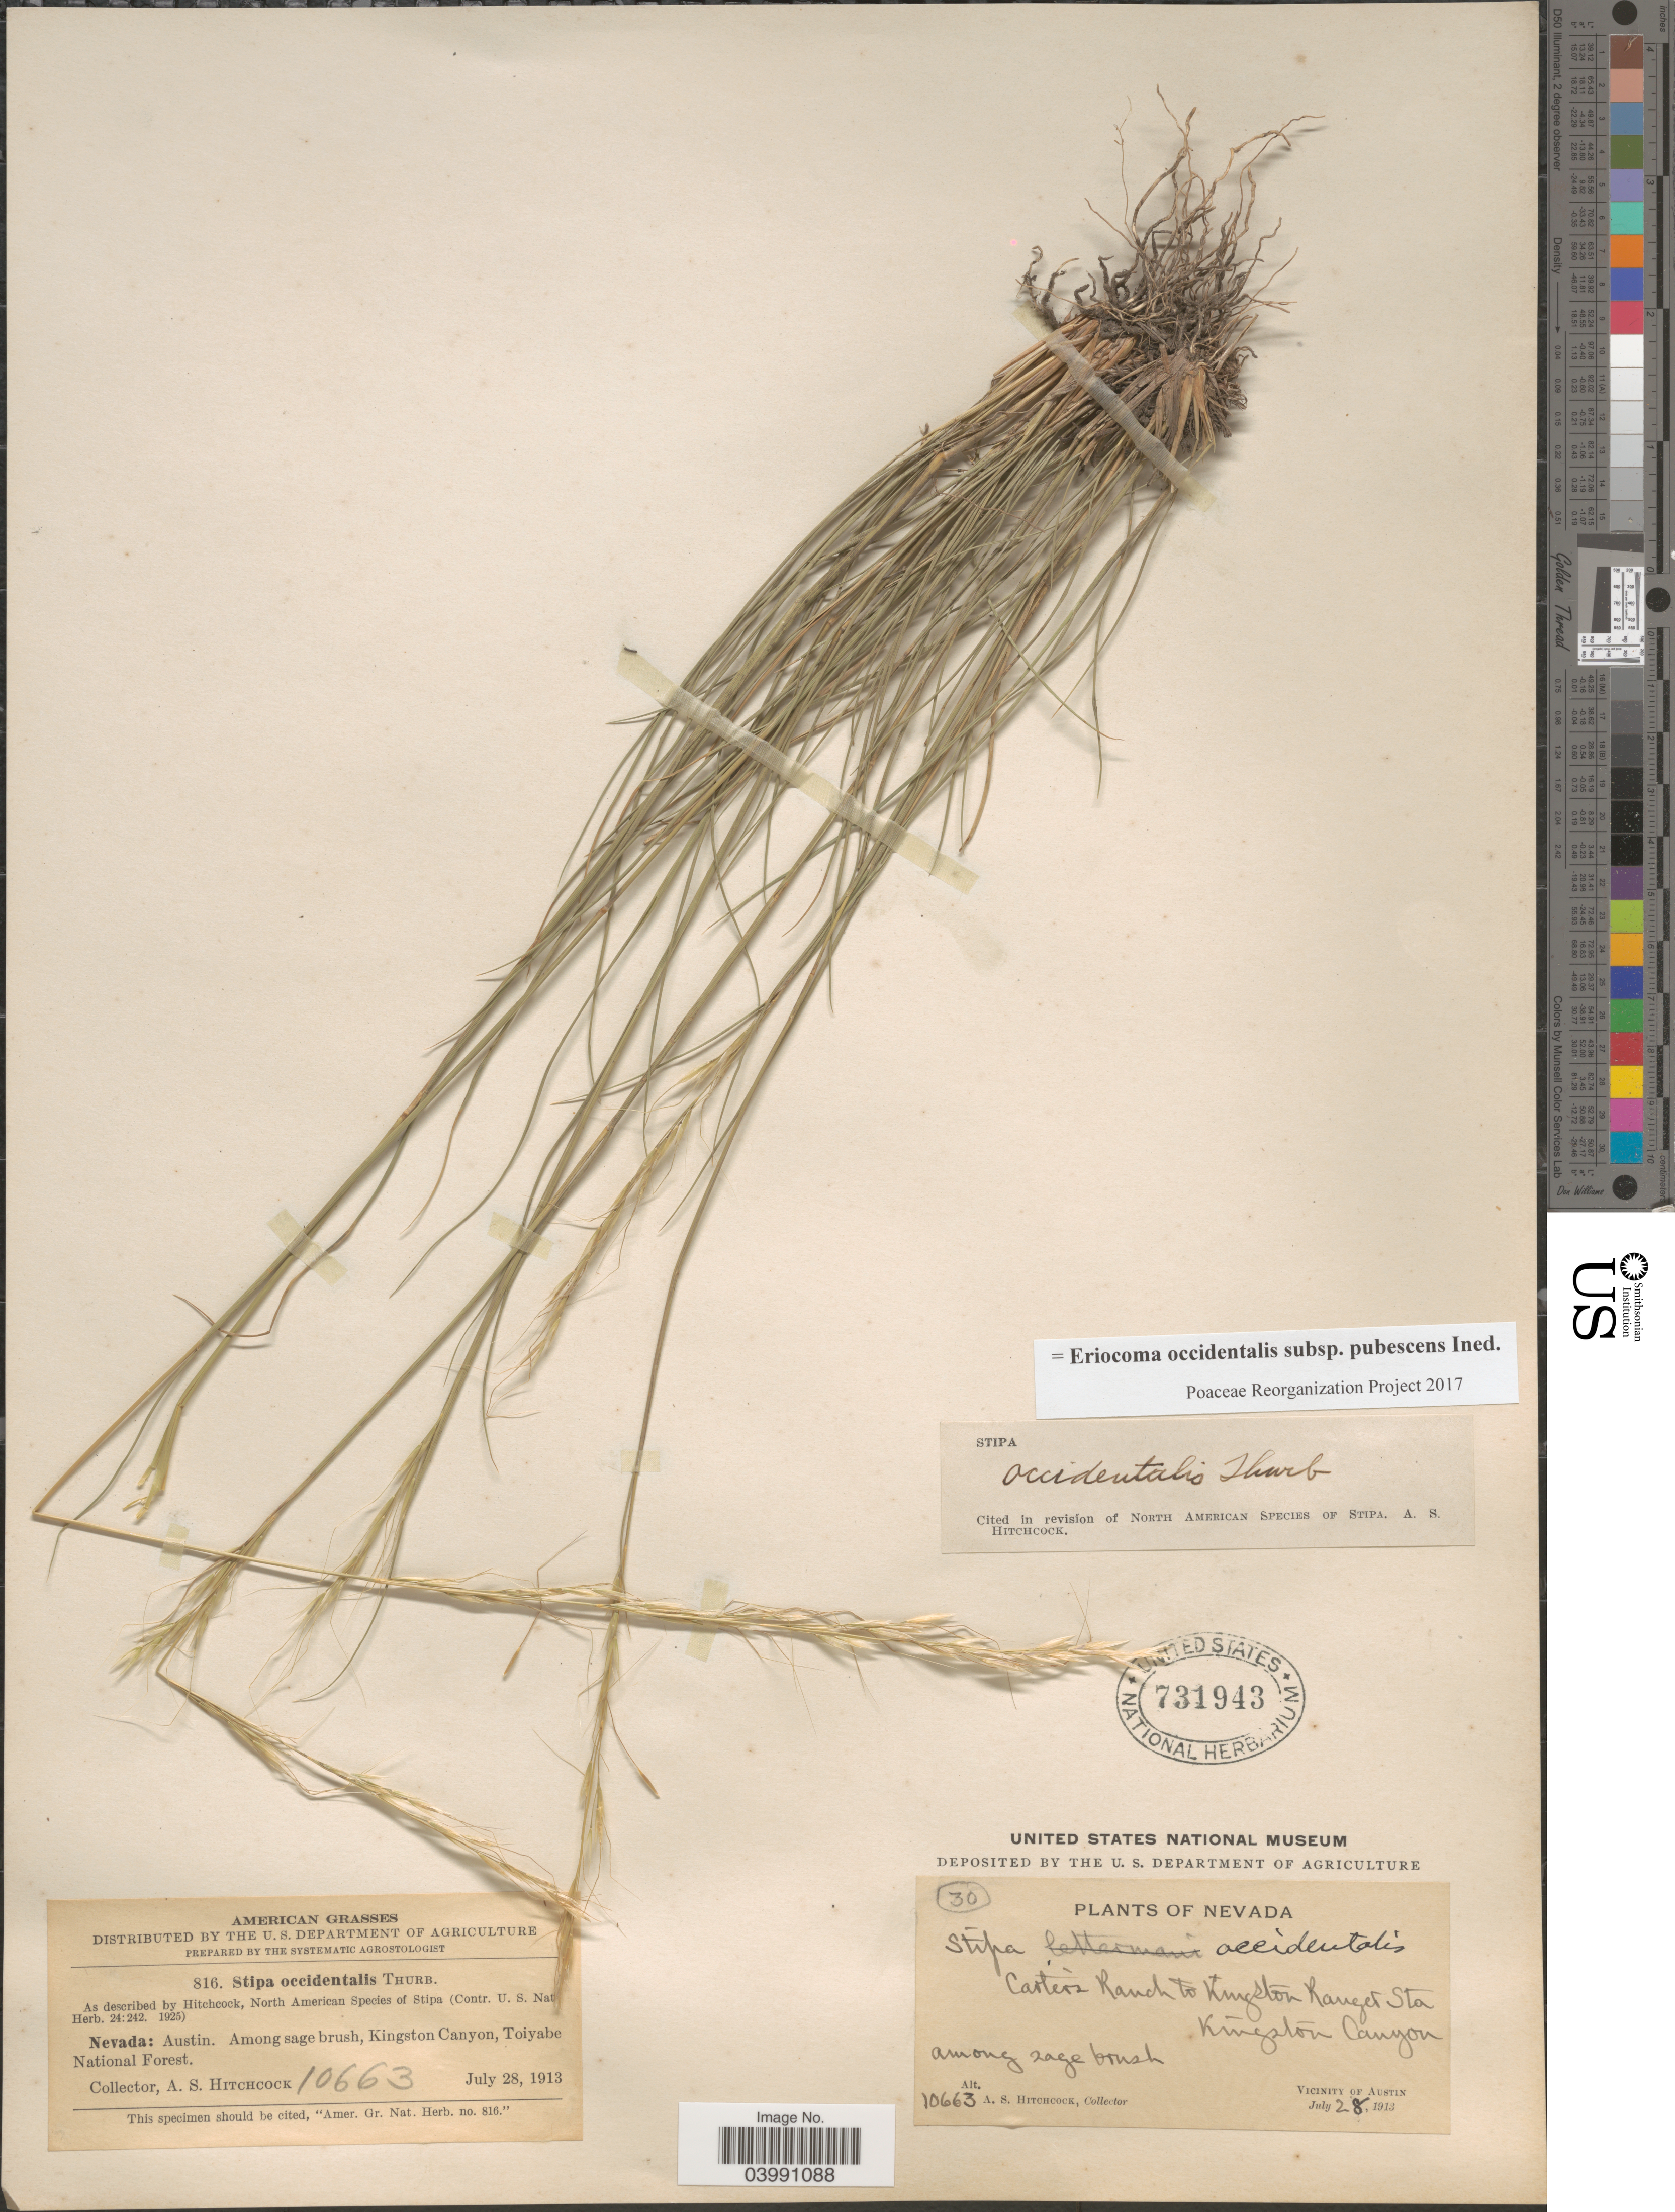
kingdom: Plantae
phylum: Tracheophyta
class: Liliopsida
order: Poales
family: Poaceae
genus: Eriocoma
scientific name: Eriocoma occidentalis subsp. pubescens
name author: (Vasey) Romasch.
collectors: A. S. Hitchcock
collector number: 10663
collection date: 1913-07-28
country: United States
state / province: Nevada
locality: Austin. Among sage brush, Kingston Canyon, Toiyabe National Forest.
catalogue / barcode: US 731943